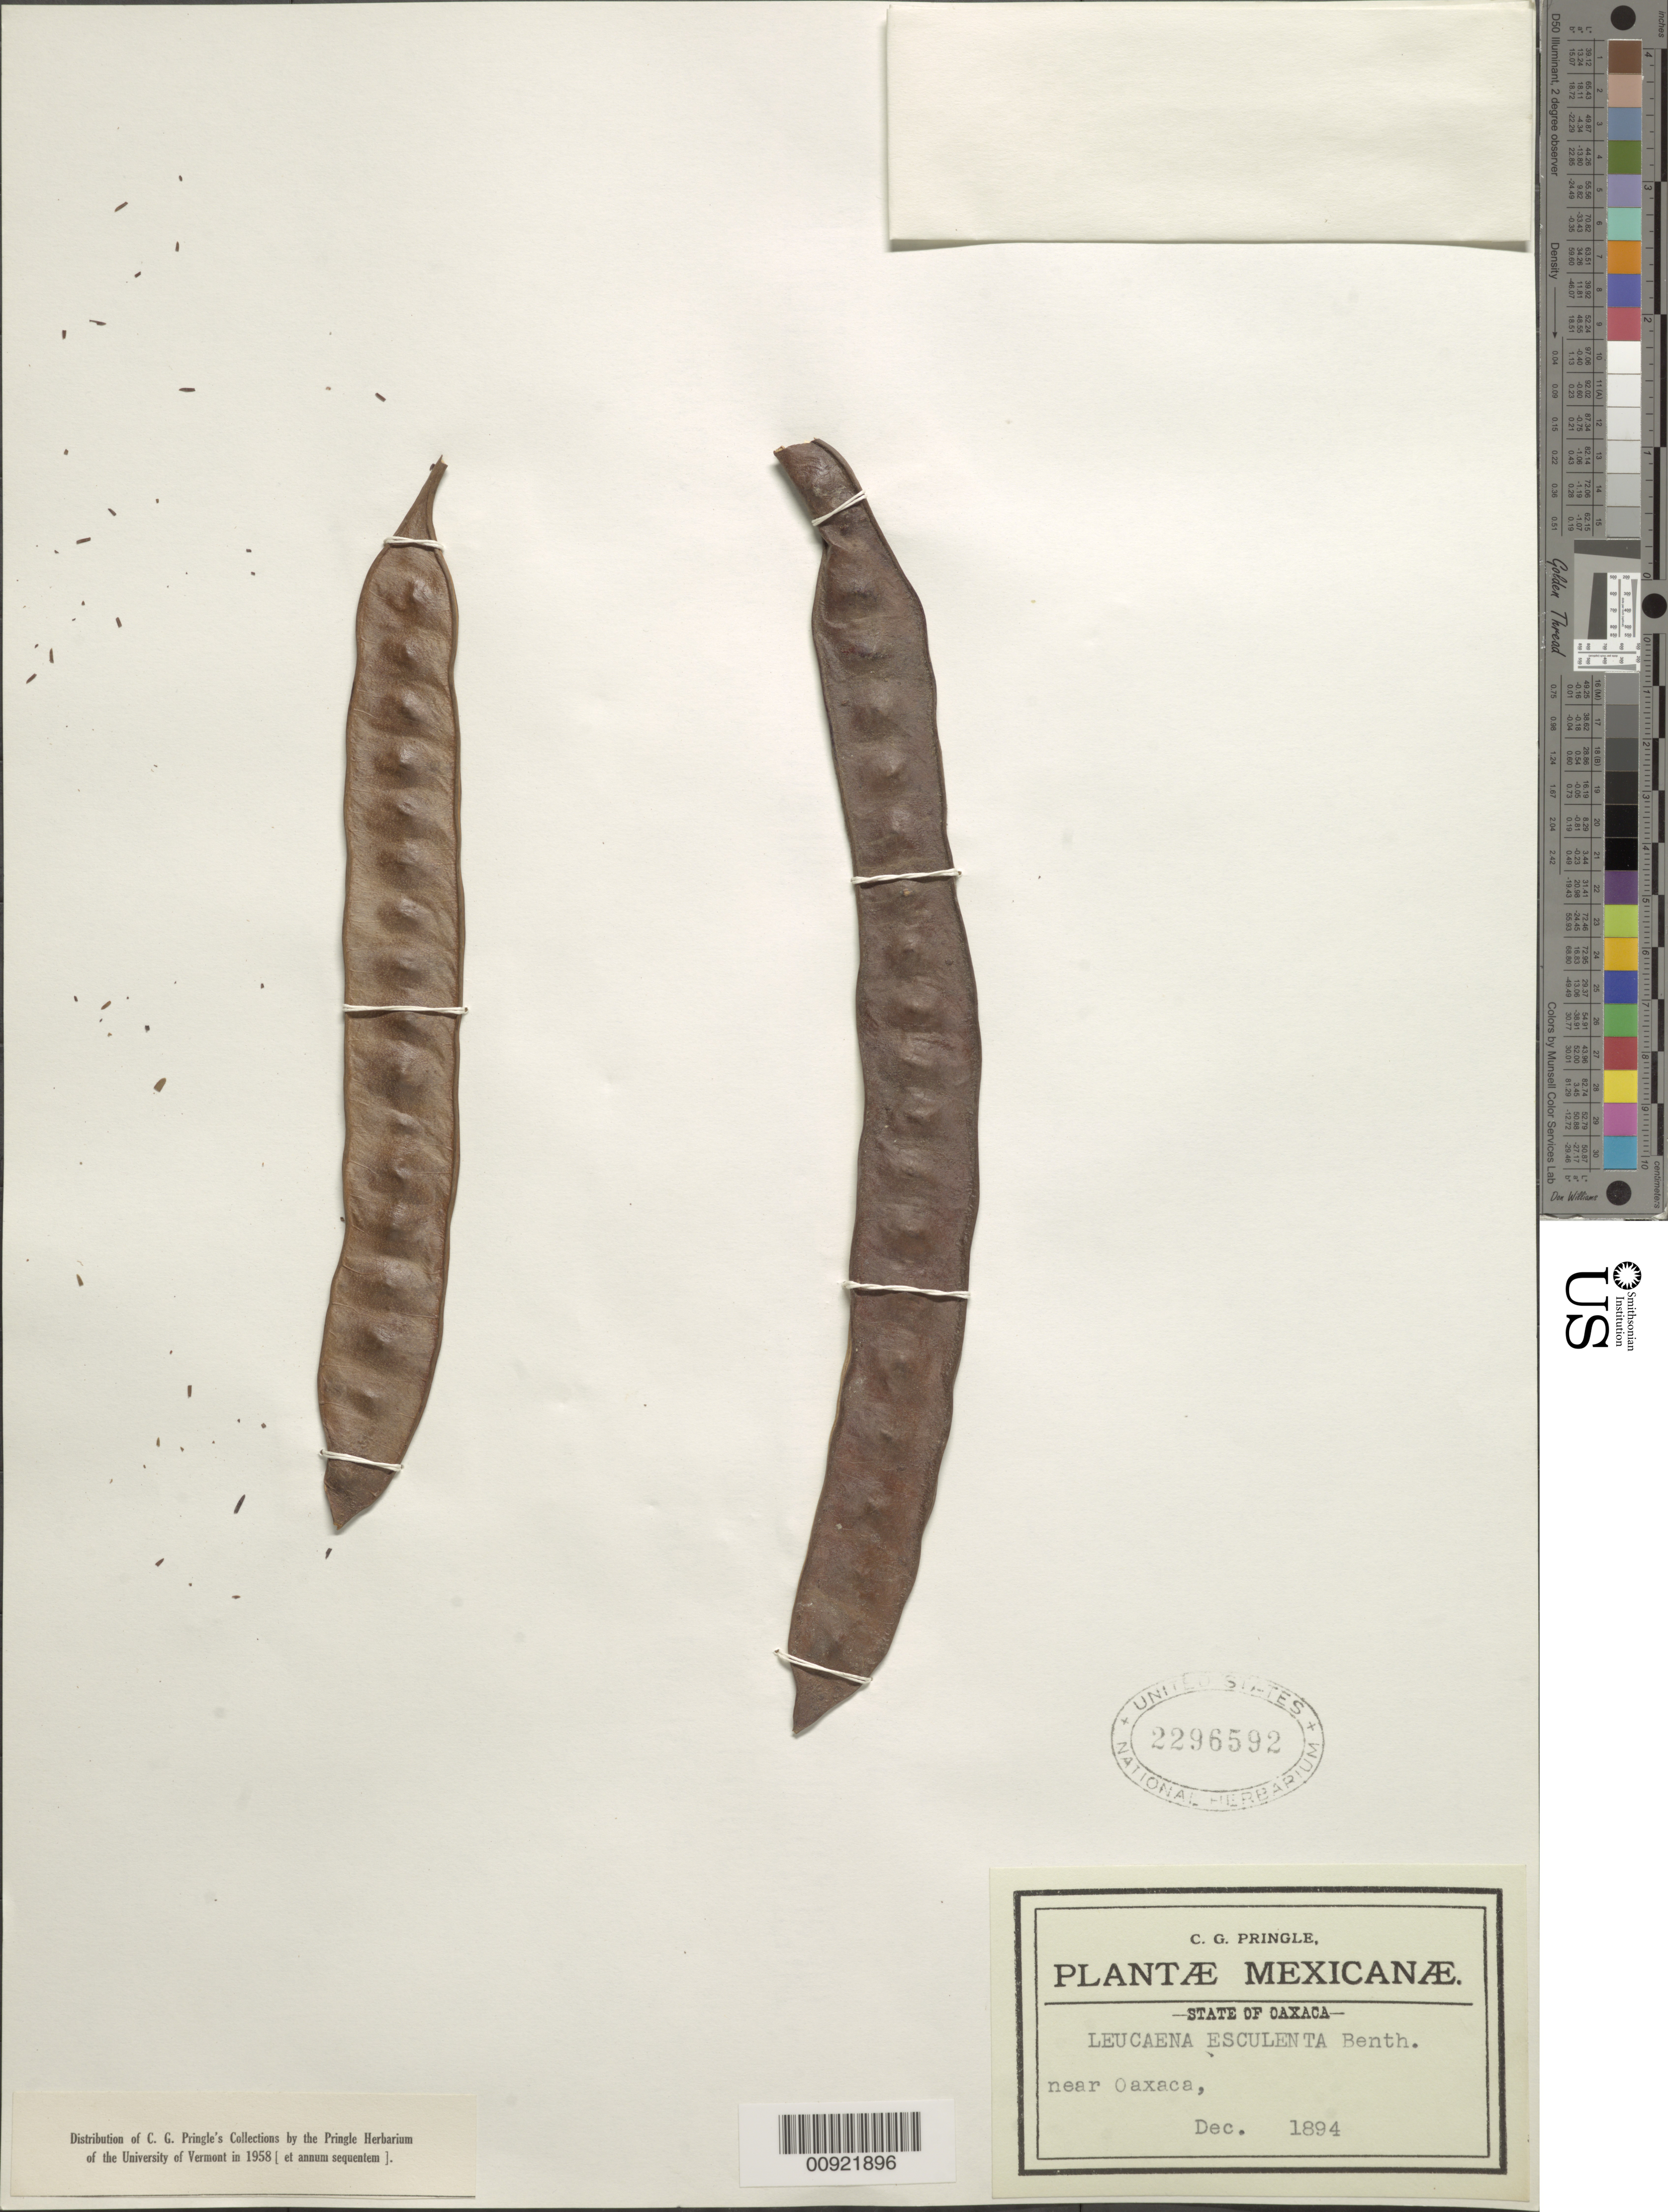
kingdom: Plantae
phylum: Tracheophyta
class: Magnoliopsida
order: Fabales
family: Fabaceae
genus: Leucaena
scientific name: Leucaena esculenta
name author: (Moc. & Sessé ex DC.) Benth.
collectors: C. G. Pringle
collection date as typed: Dec 1894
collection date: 1894-12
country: Mexico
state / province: Oaxaca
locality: Near Oaxaca, State of Oaxaca.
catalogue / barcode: US 2296592